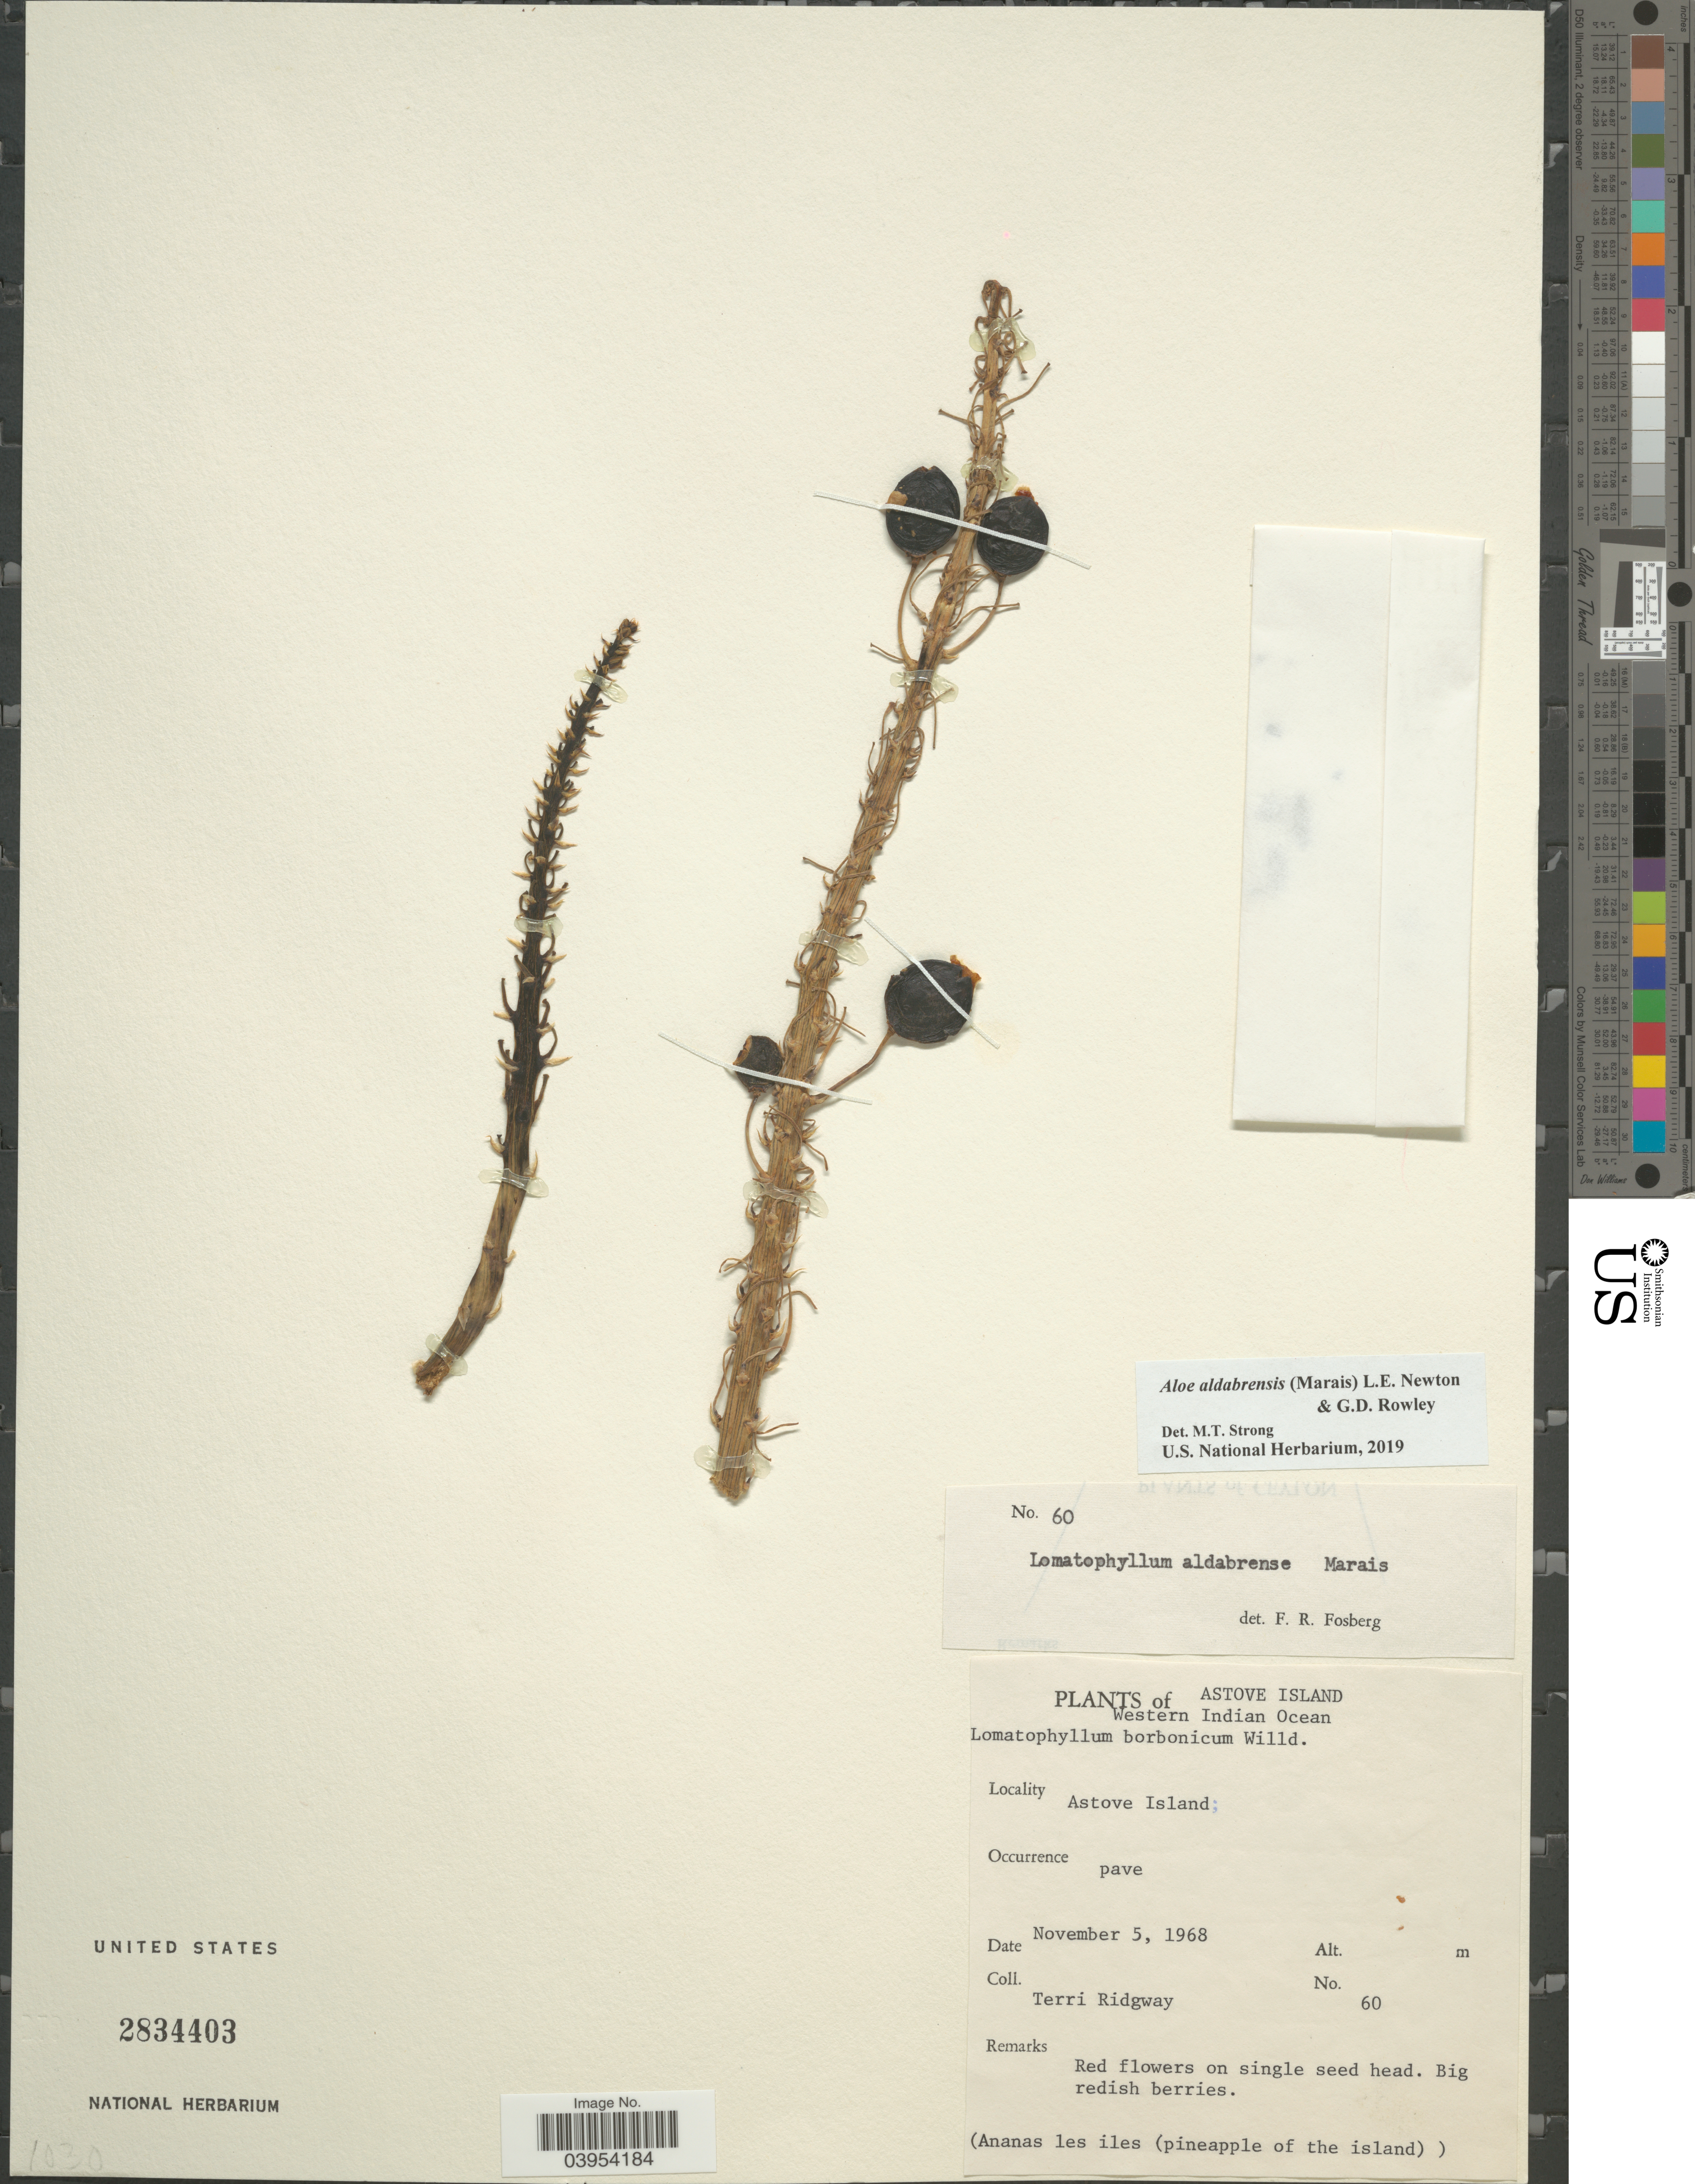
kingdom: Plantae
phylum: Tracheophyta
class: Liliopsida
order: Asparagales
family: Asphodelaceae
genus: Aloe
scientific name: Aloe aldabrensis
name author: (Marais) L. E. Newton & G.D. Rowley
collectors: T. Ridgway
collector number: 60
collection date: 1968-11-05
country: Seychelles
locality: Astove Island. Western Indian Ocean. Astove Island.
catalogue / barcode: US 2834403